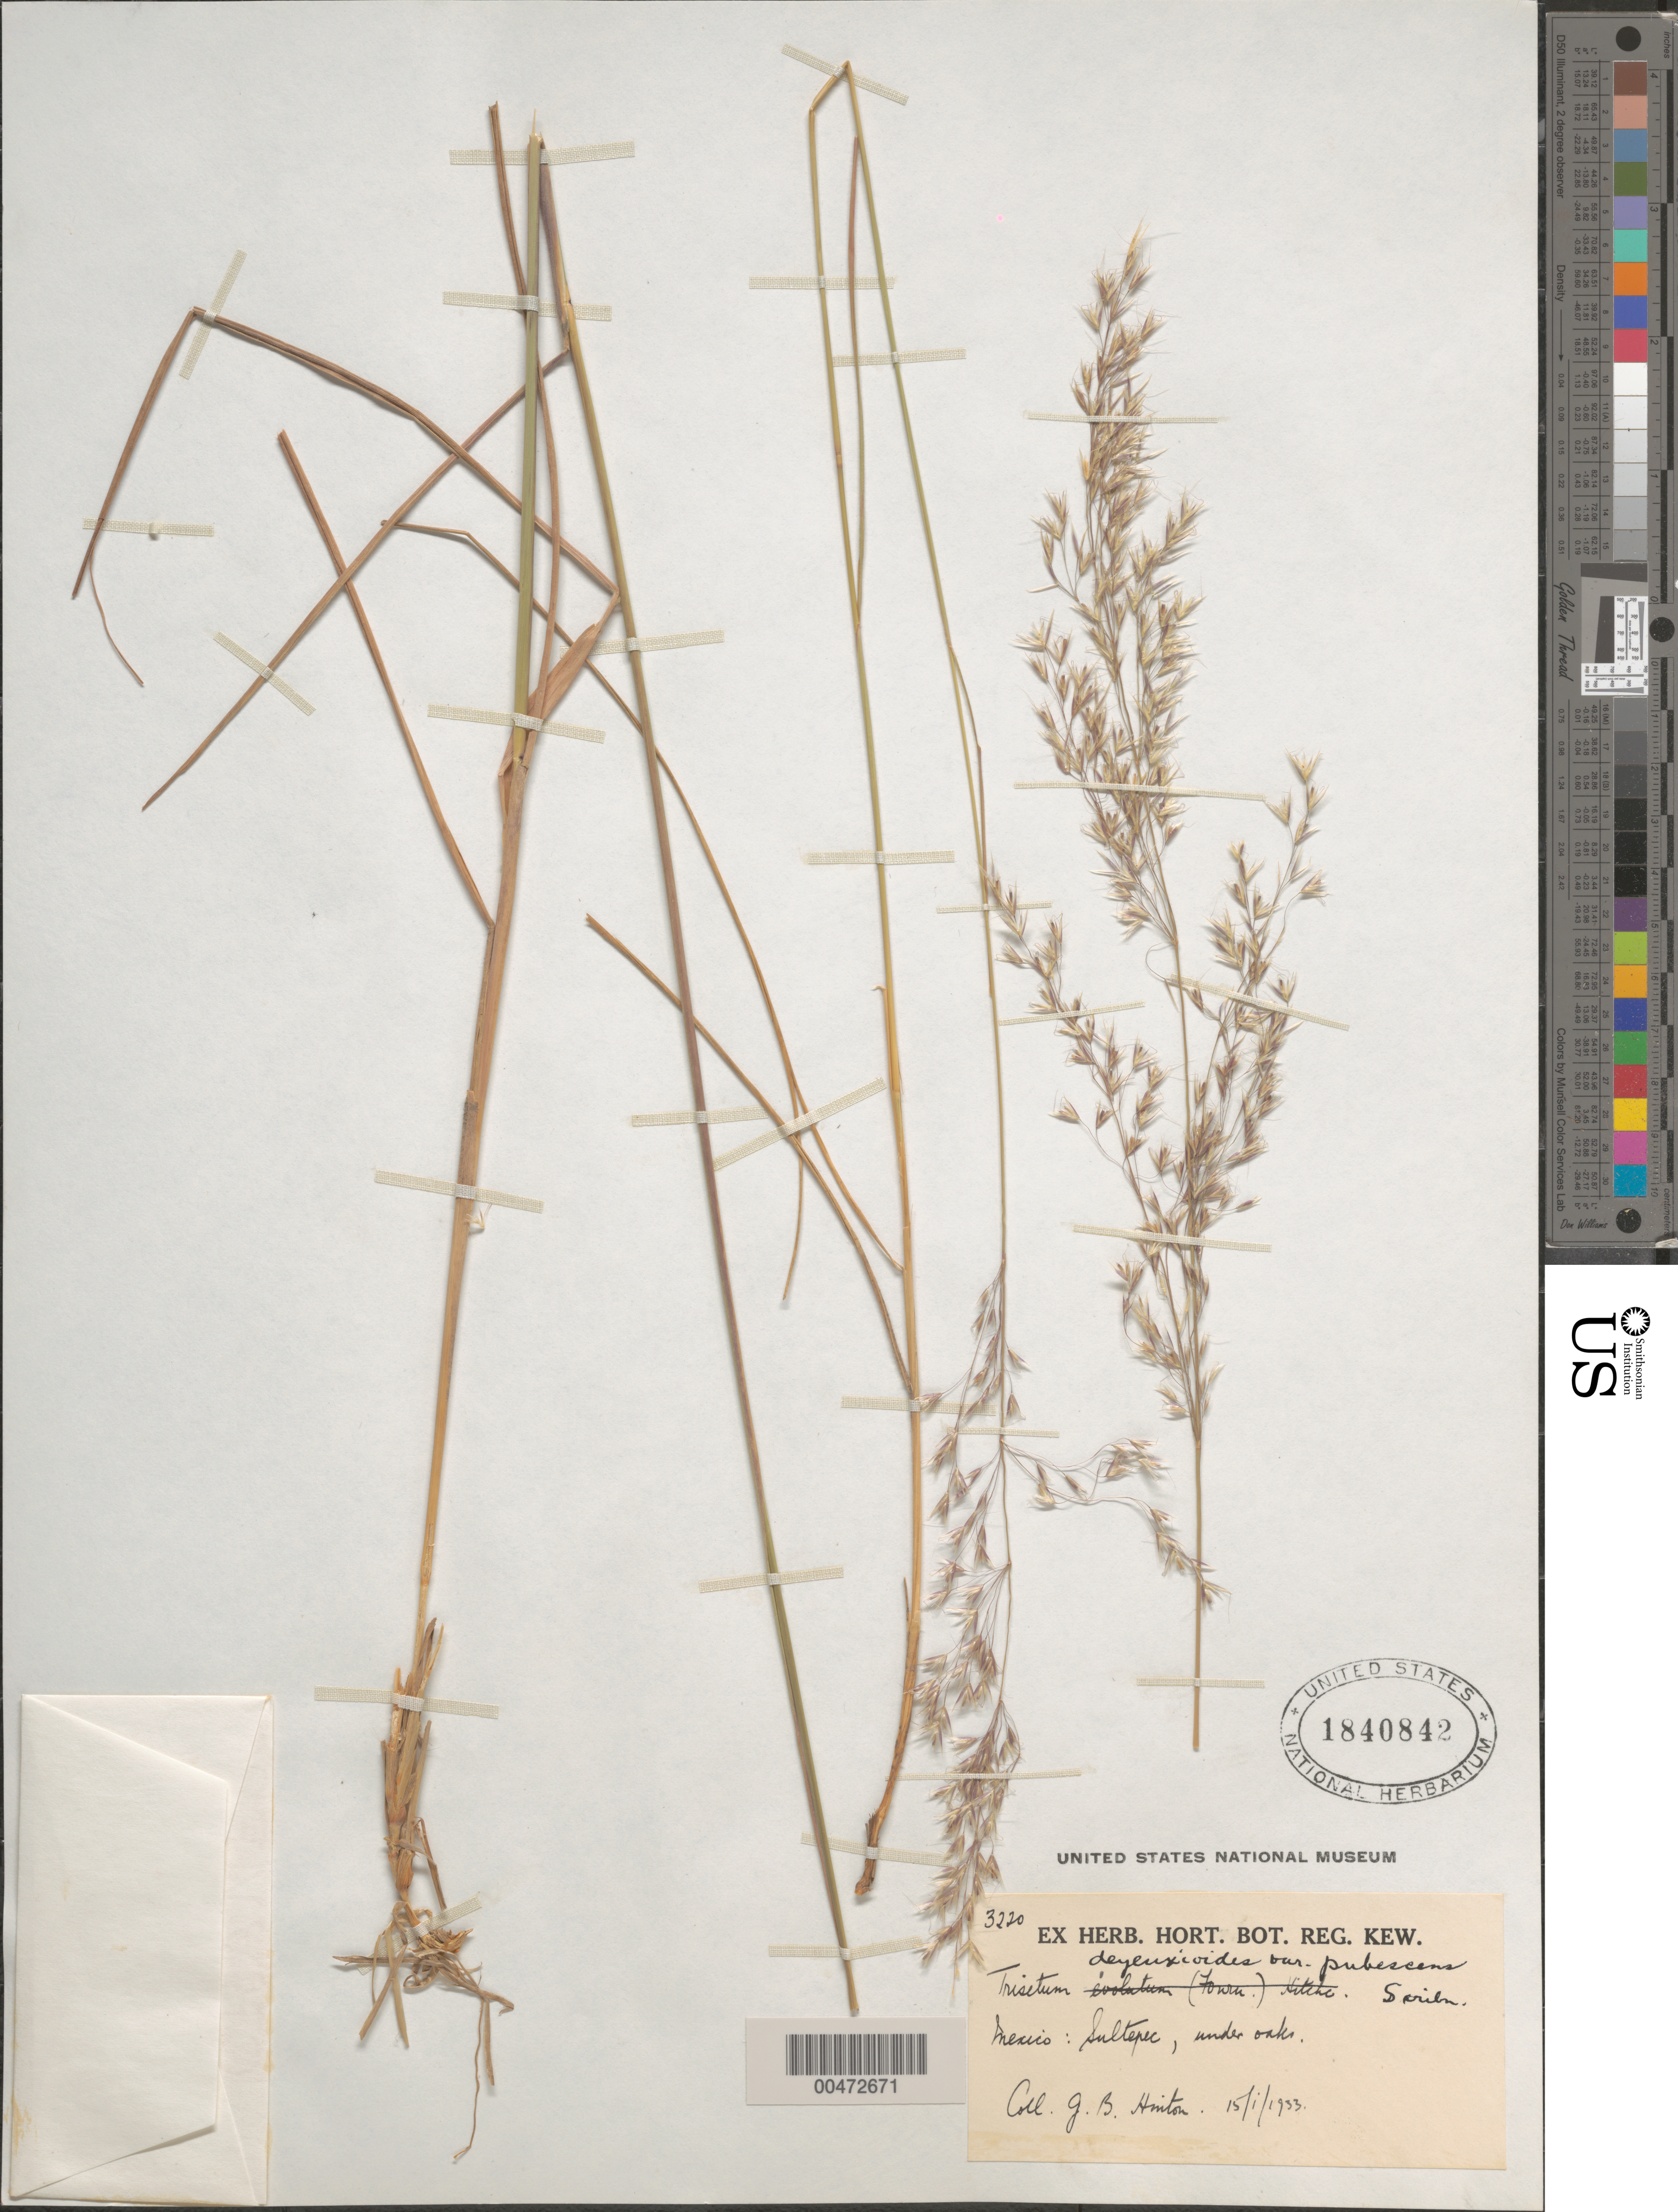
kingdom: Plantae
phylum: Tracheophyta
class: Liliopsida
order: Poales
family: Poaceae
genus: Trisetum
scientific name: Trisetum deyeuxioides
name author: (Kunth) Kunth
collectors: G. B. Hinton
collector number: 3220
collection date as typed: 15 Jan 1933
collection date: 1933-01-15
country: Mexico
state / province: México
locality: Sultepec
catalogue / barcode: US 1840842